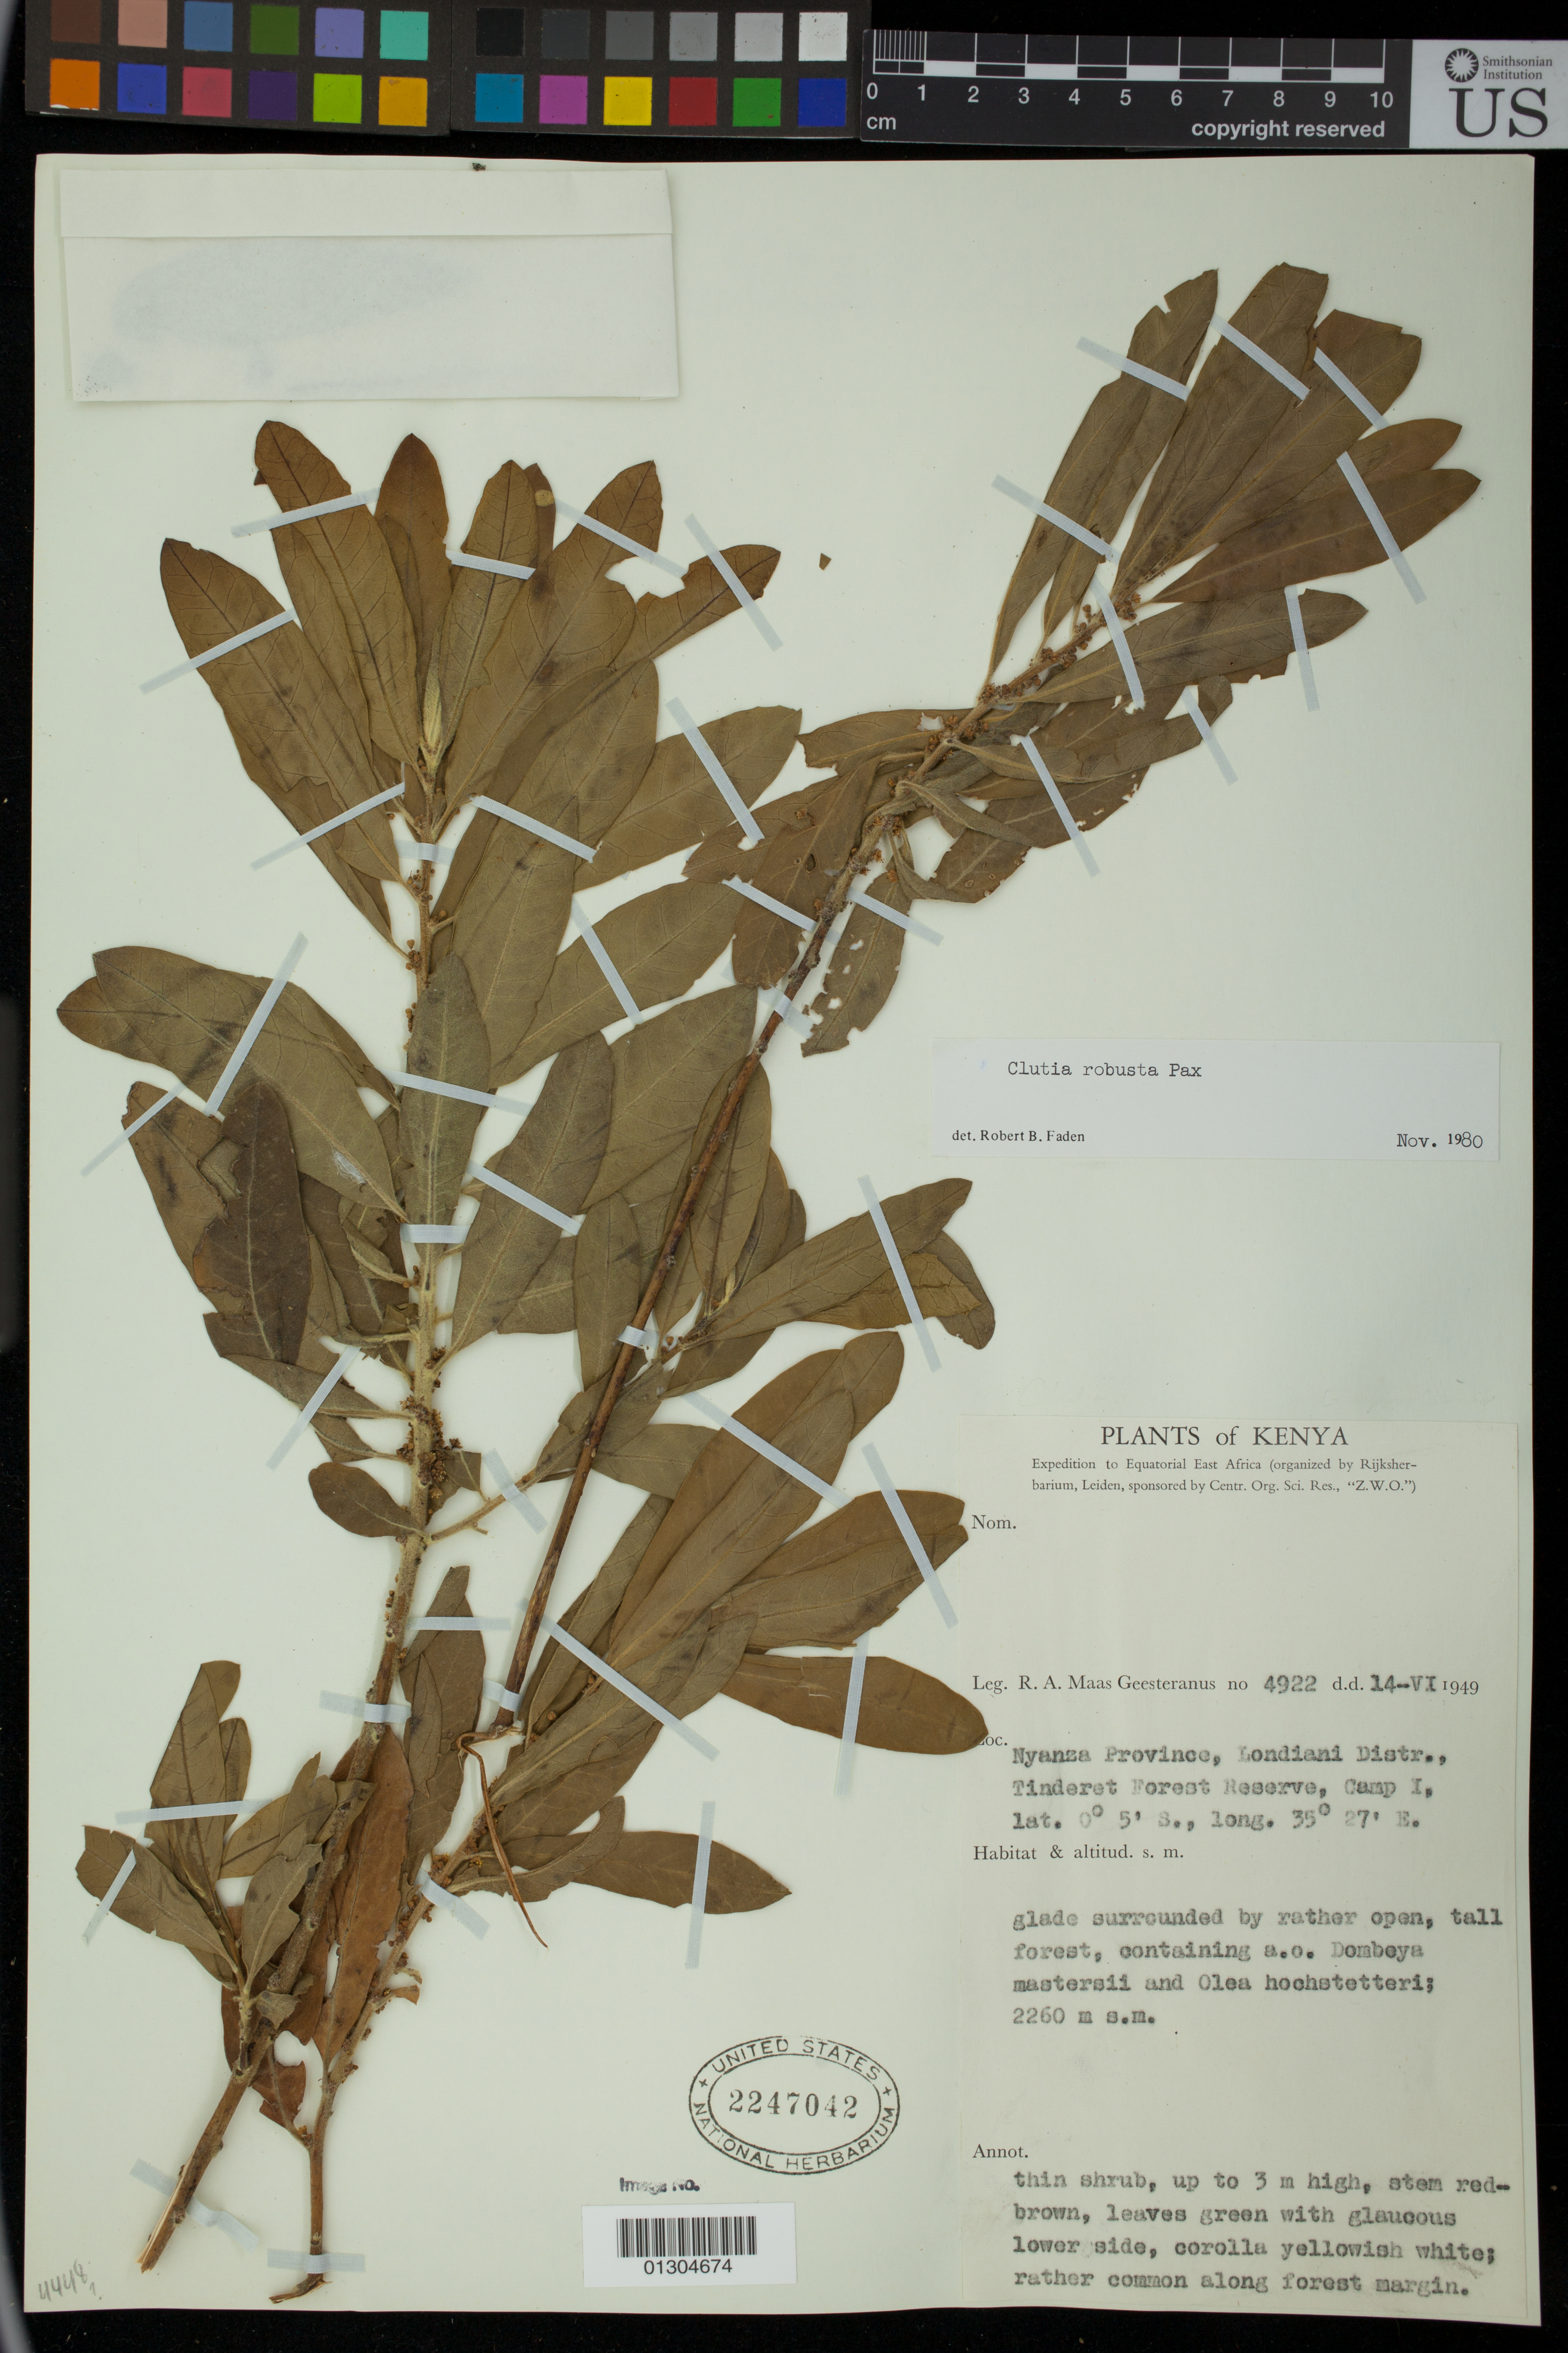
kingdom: Plantae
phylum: Tracheophyta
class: Magnoliopsida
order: Malpighiales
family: Peraceae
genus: Clutia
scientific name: Clutia robusta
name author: Pax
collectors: R. A. Maas Geesteranus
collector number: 4922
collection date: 1949-06-14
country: Kenya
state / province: Kericho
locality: Londiani Distr.,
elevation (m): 2260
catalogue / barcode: US 2247042